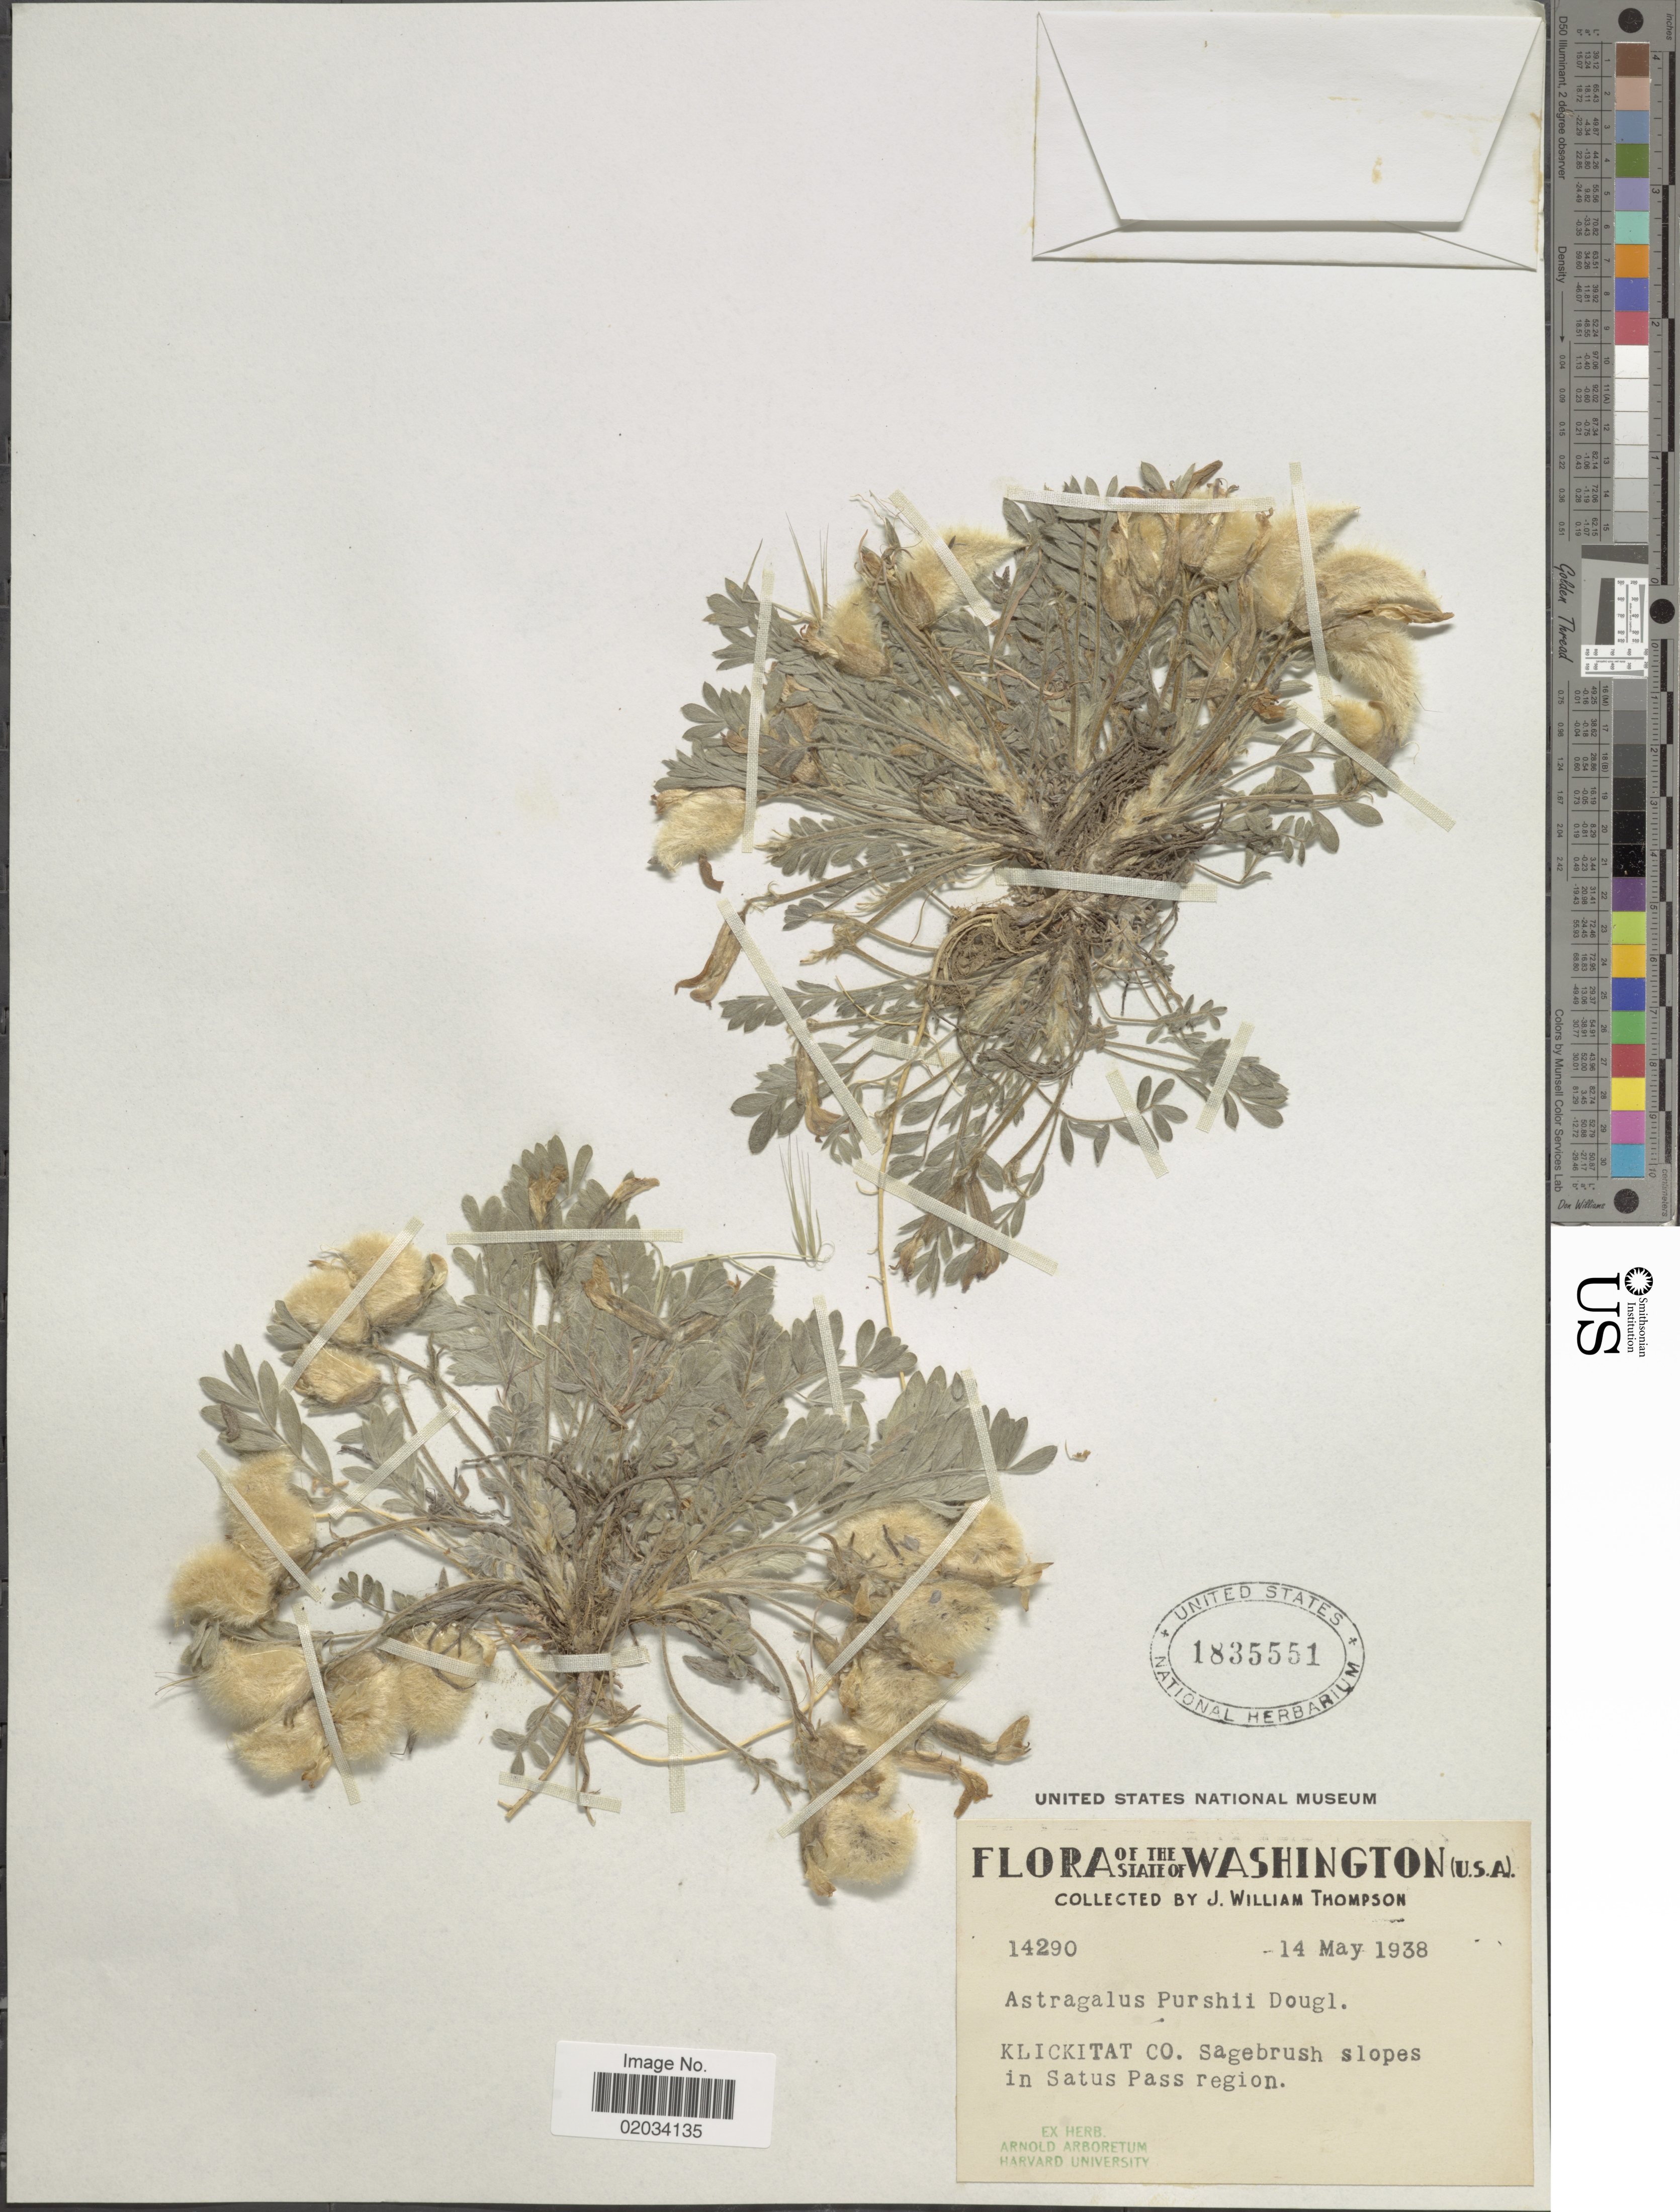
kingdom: Plantae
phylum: Tracheophyta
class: Magnoliopsida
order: Fabales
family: Fabaceae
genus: Astragalus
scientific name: Astragalus purshii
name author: Douglas ex Hook.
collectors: J. W. Thompson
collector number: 14290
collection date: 1938-05-14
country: United States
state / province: Washington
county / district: Klickitat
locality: The State of Washington, Klickitat Co, Sagebrush slopes in Satus Pass region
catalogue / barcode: US 1835551